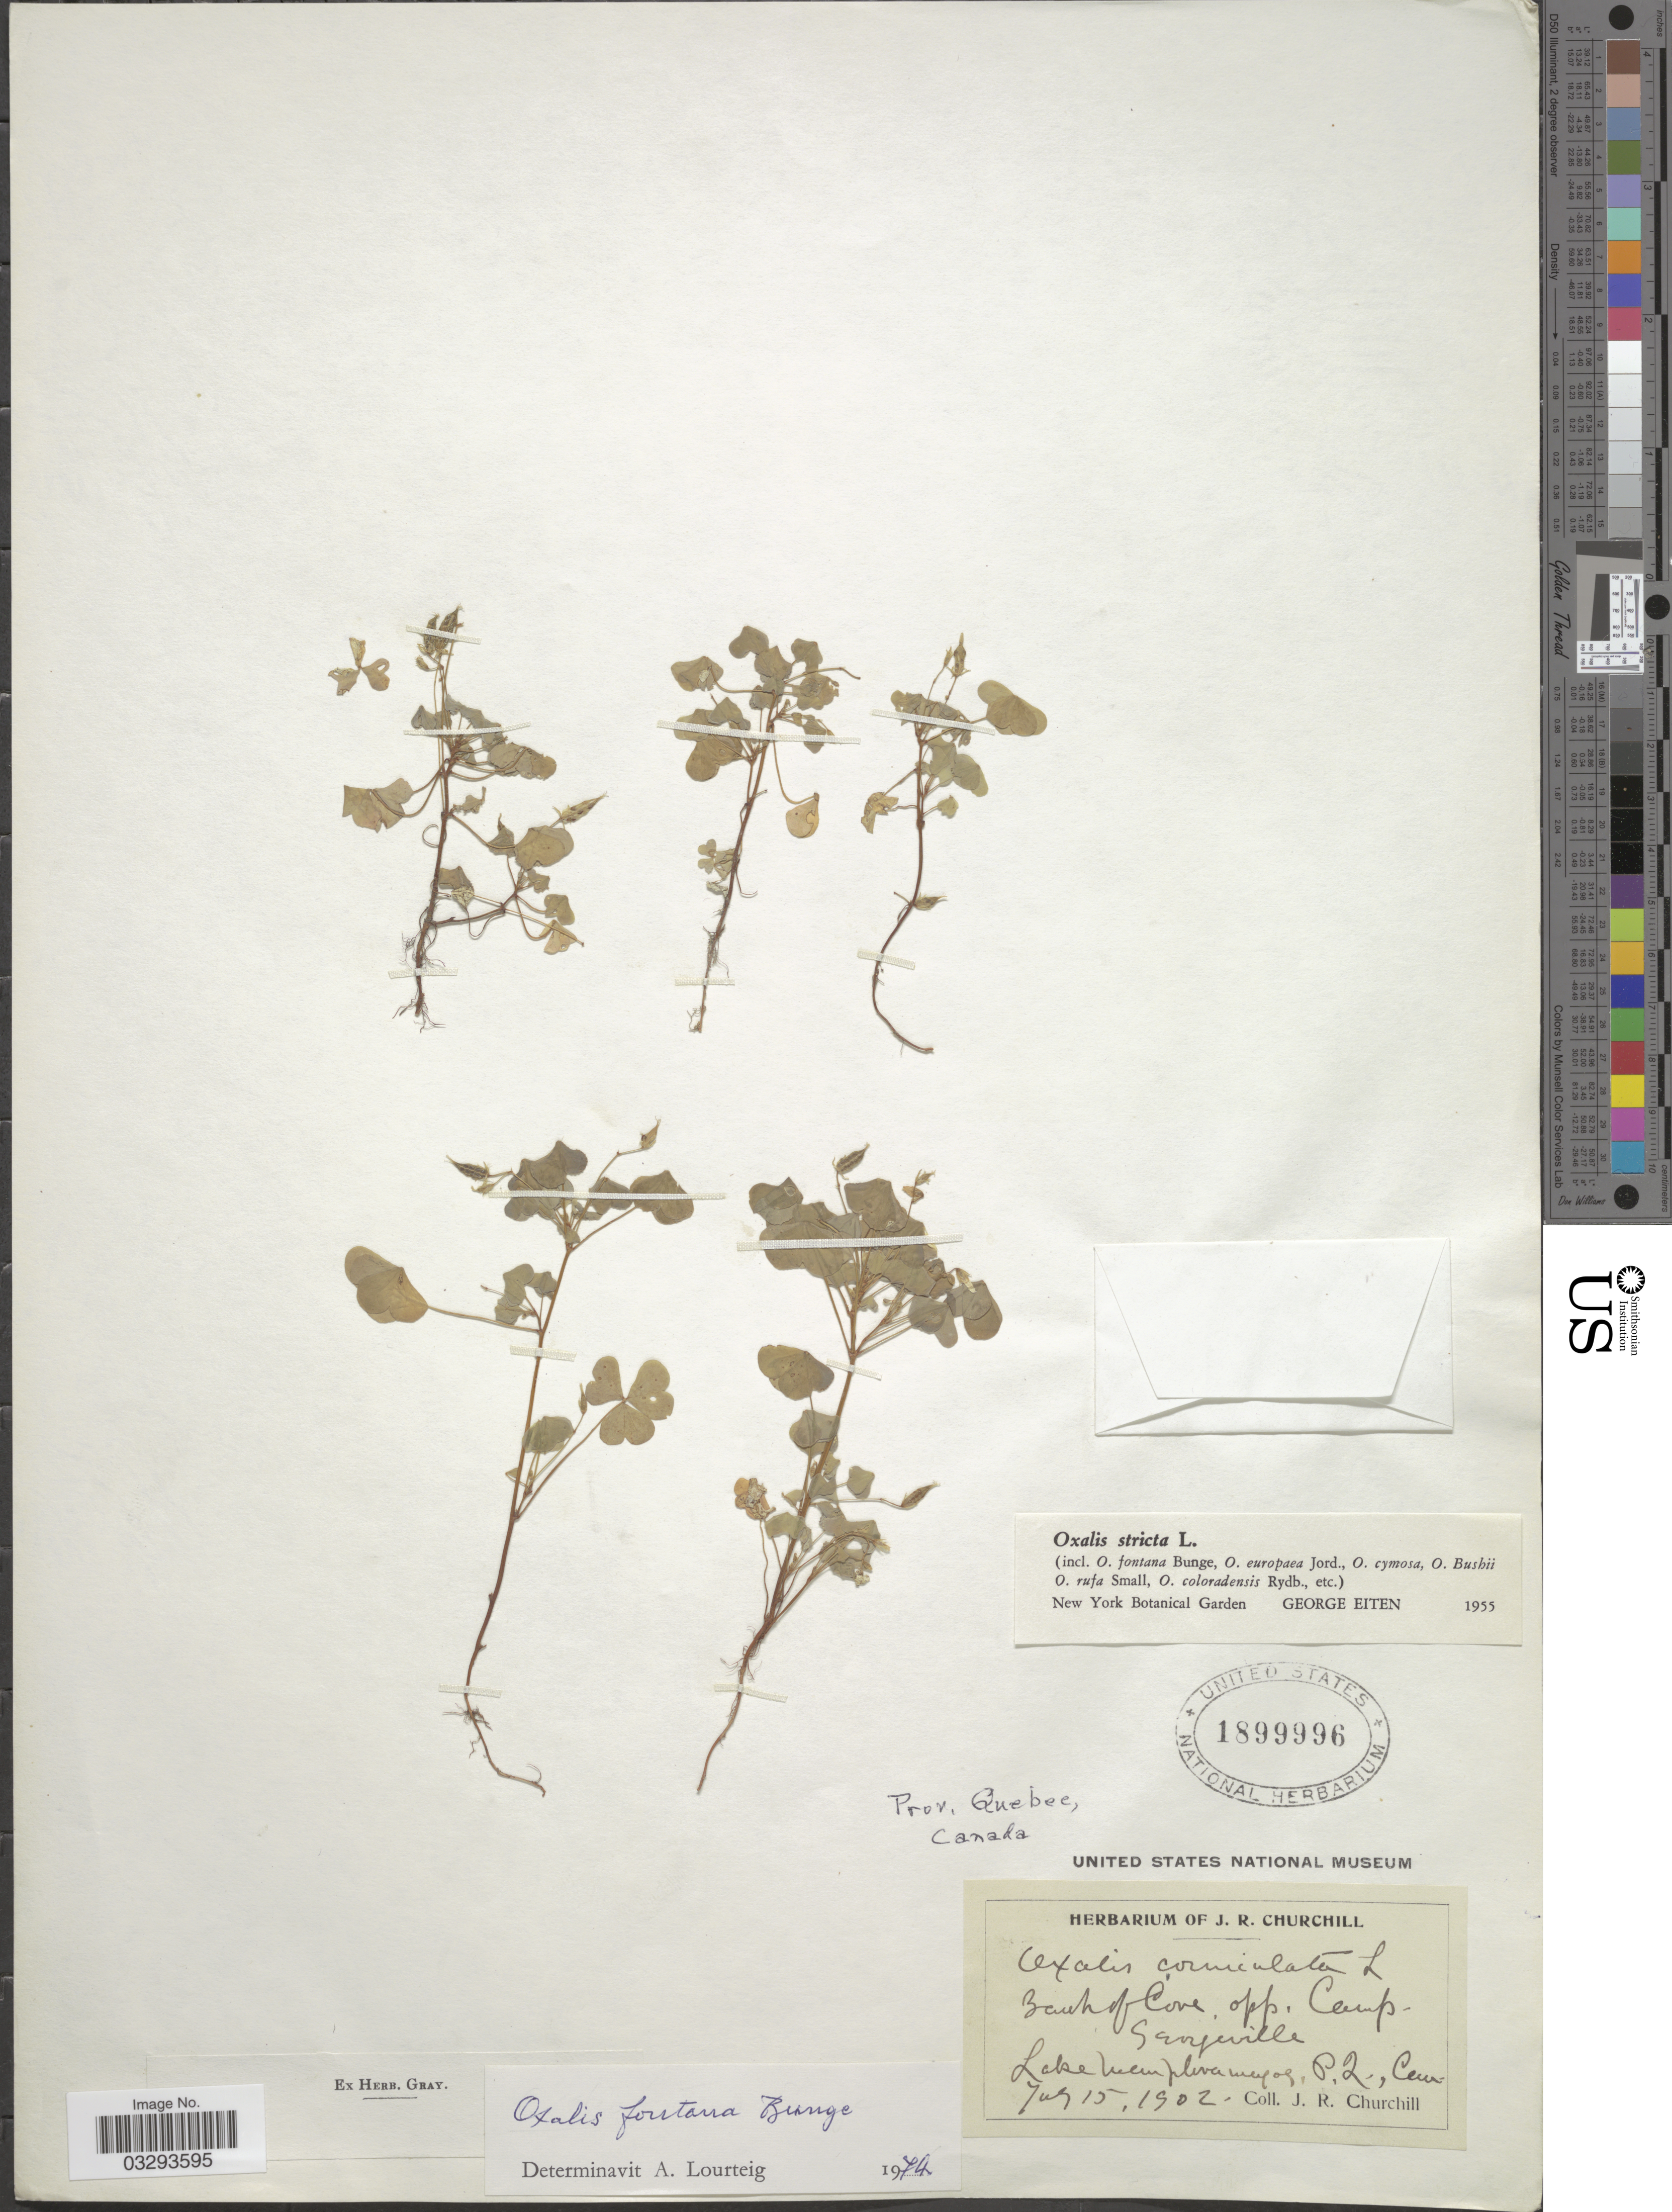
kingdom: Plantae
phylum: Tracheophyta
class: Magnoliopsida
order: Oxalidales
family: Oxalidaceae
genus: Oxalis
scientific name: Oxalis fontana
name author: Bunge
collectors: J. Churchill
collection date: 1902-07-15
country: Canada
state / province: Quebec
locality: Bank of Cove. opp. Camp - Georgeville. Lake Memphremagog, P. Q., Can.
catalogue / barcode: US 1899996